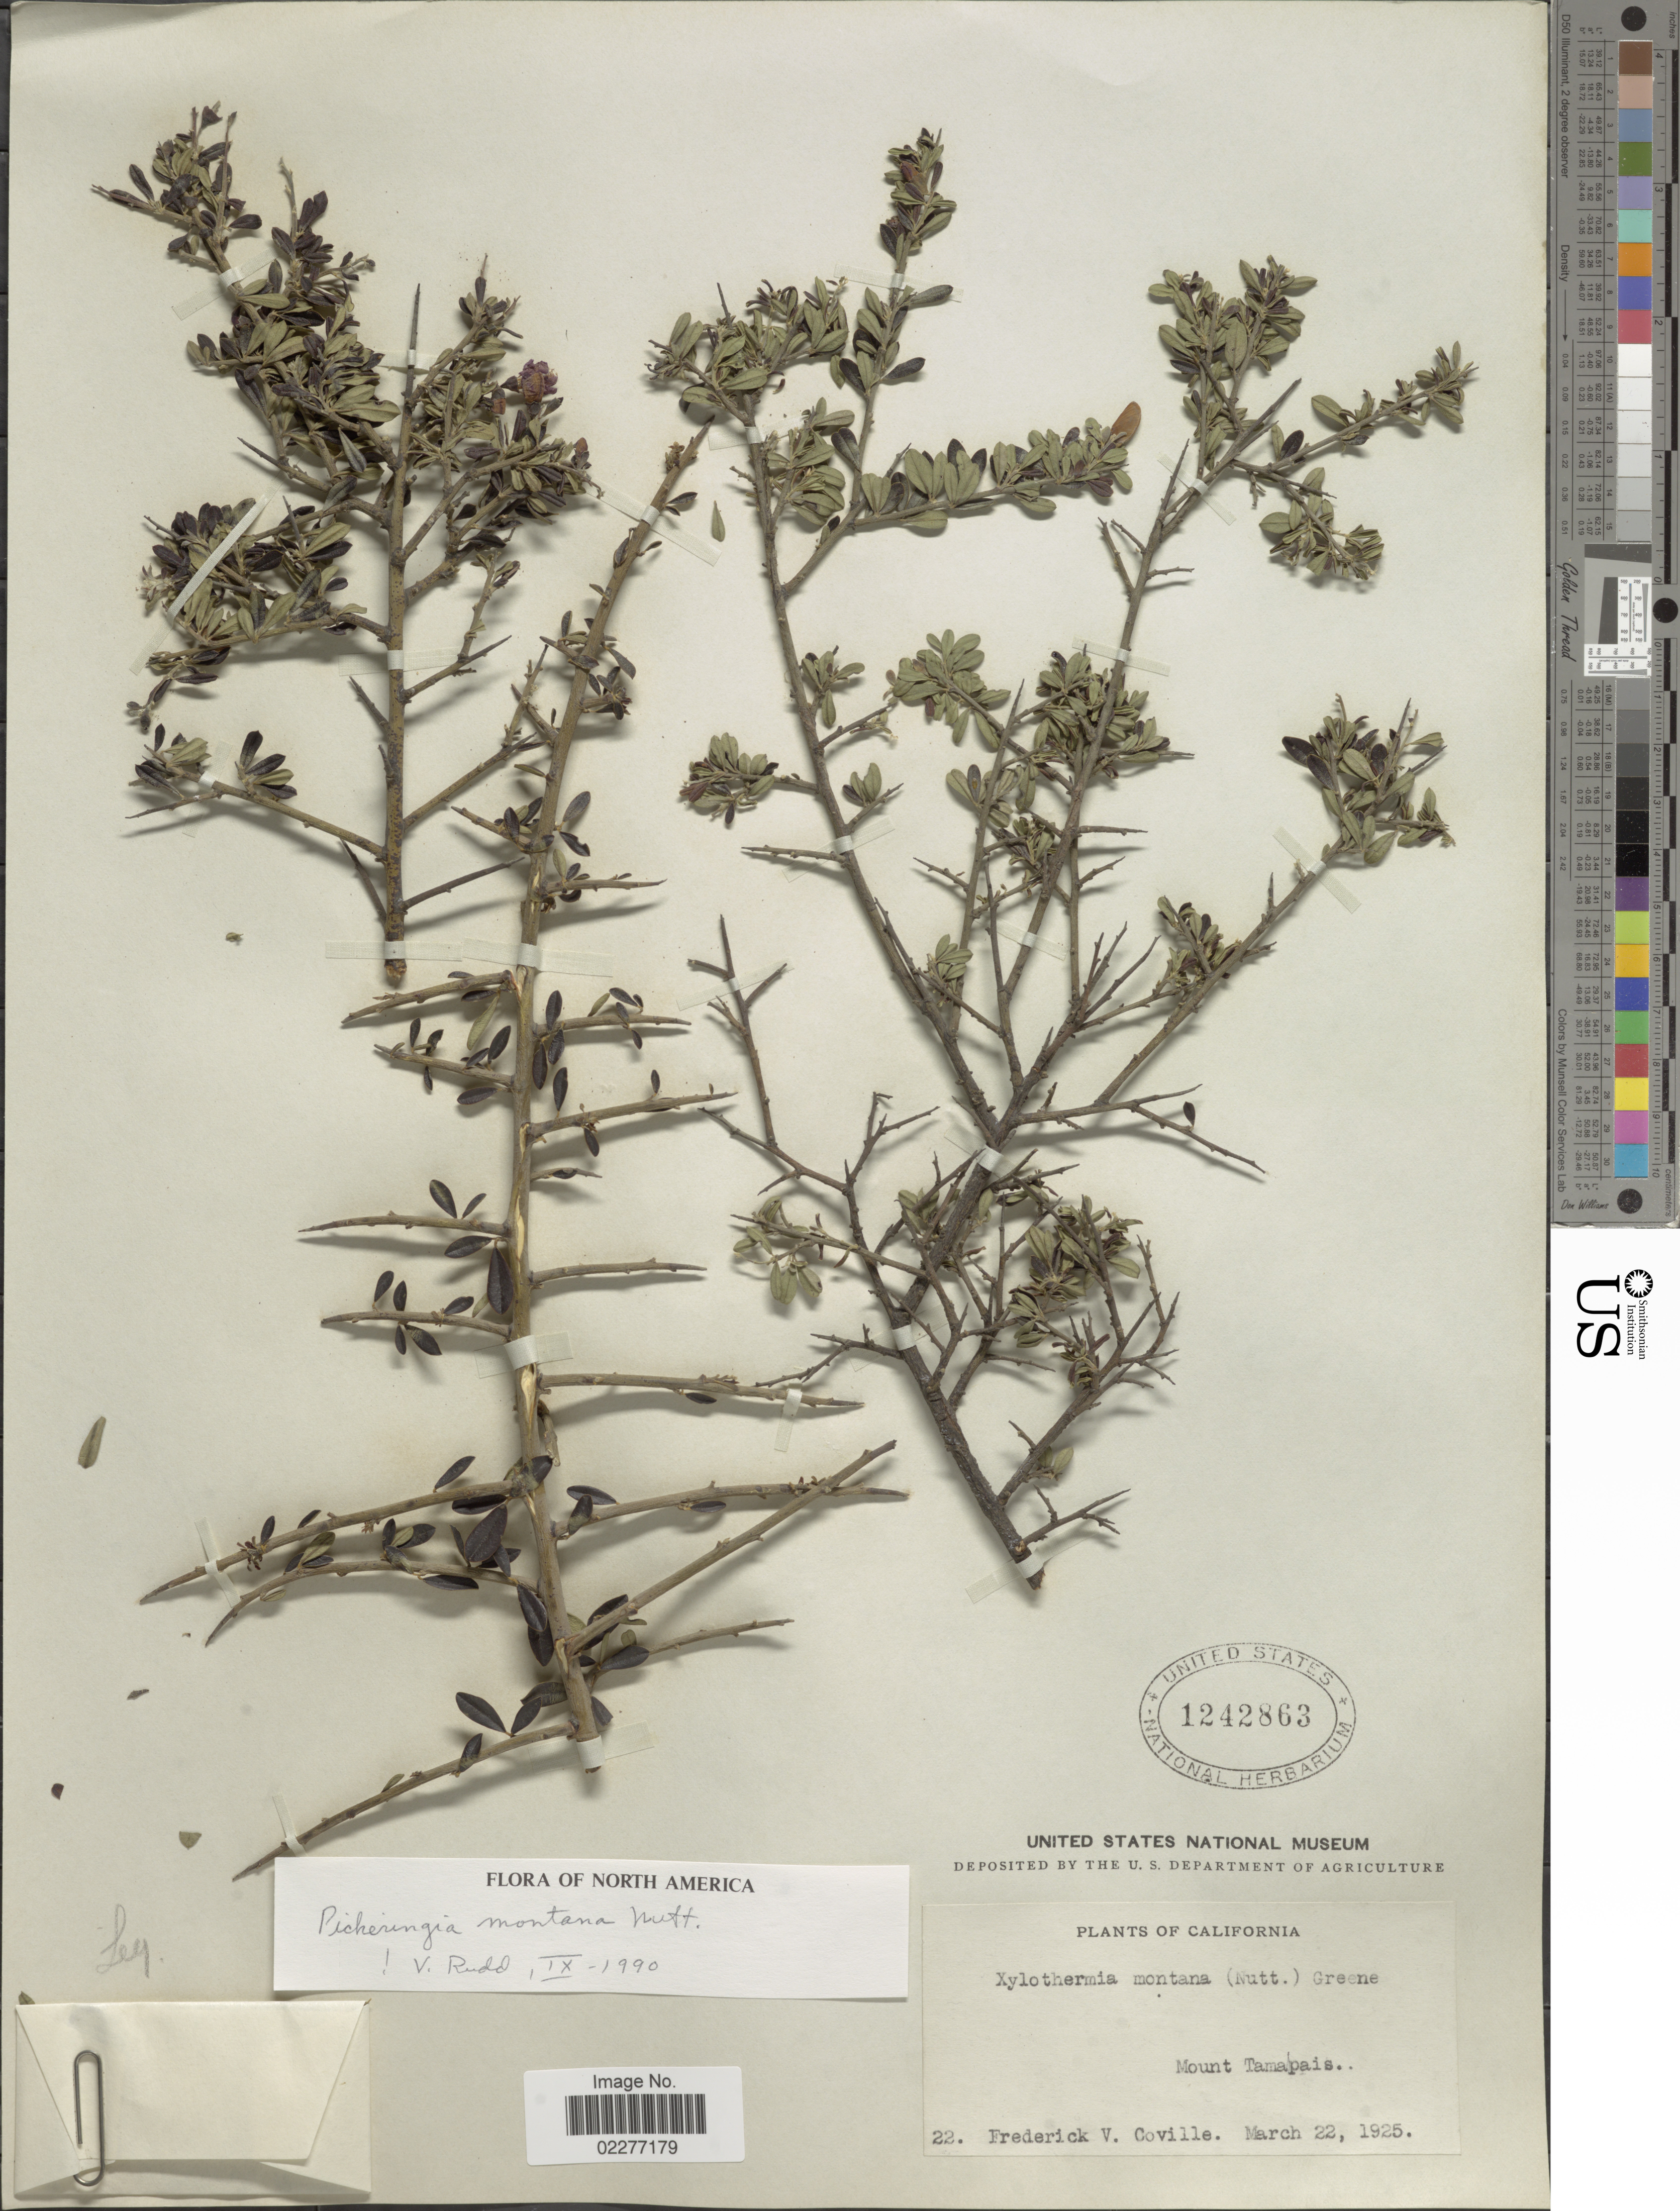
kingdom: Plantae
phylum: Tracheophyta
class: Magnoliopsida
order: Fabales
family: Fabaceae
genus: Pickeringia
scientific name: Pickeringia montana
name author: Nutt. ex Torr. & A. Gray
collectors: F. V. Coville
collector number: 22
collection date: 1925-03-22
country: United States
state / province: California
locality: Mount Tamapais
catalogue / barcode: US 1242863